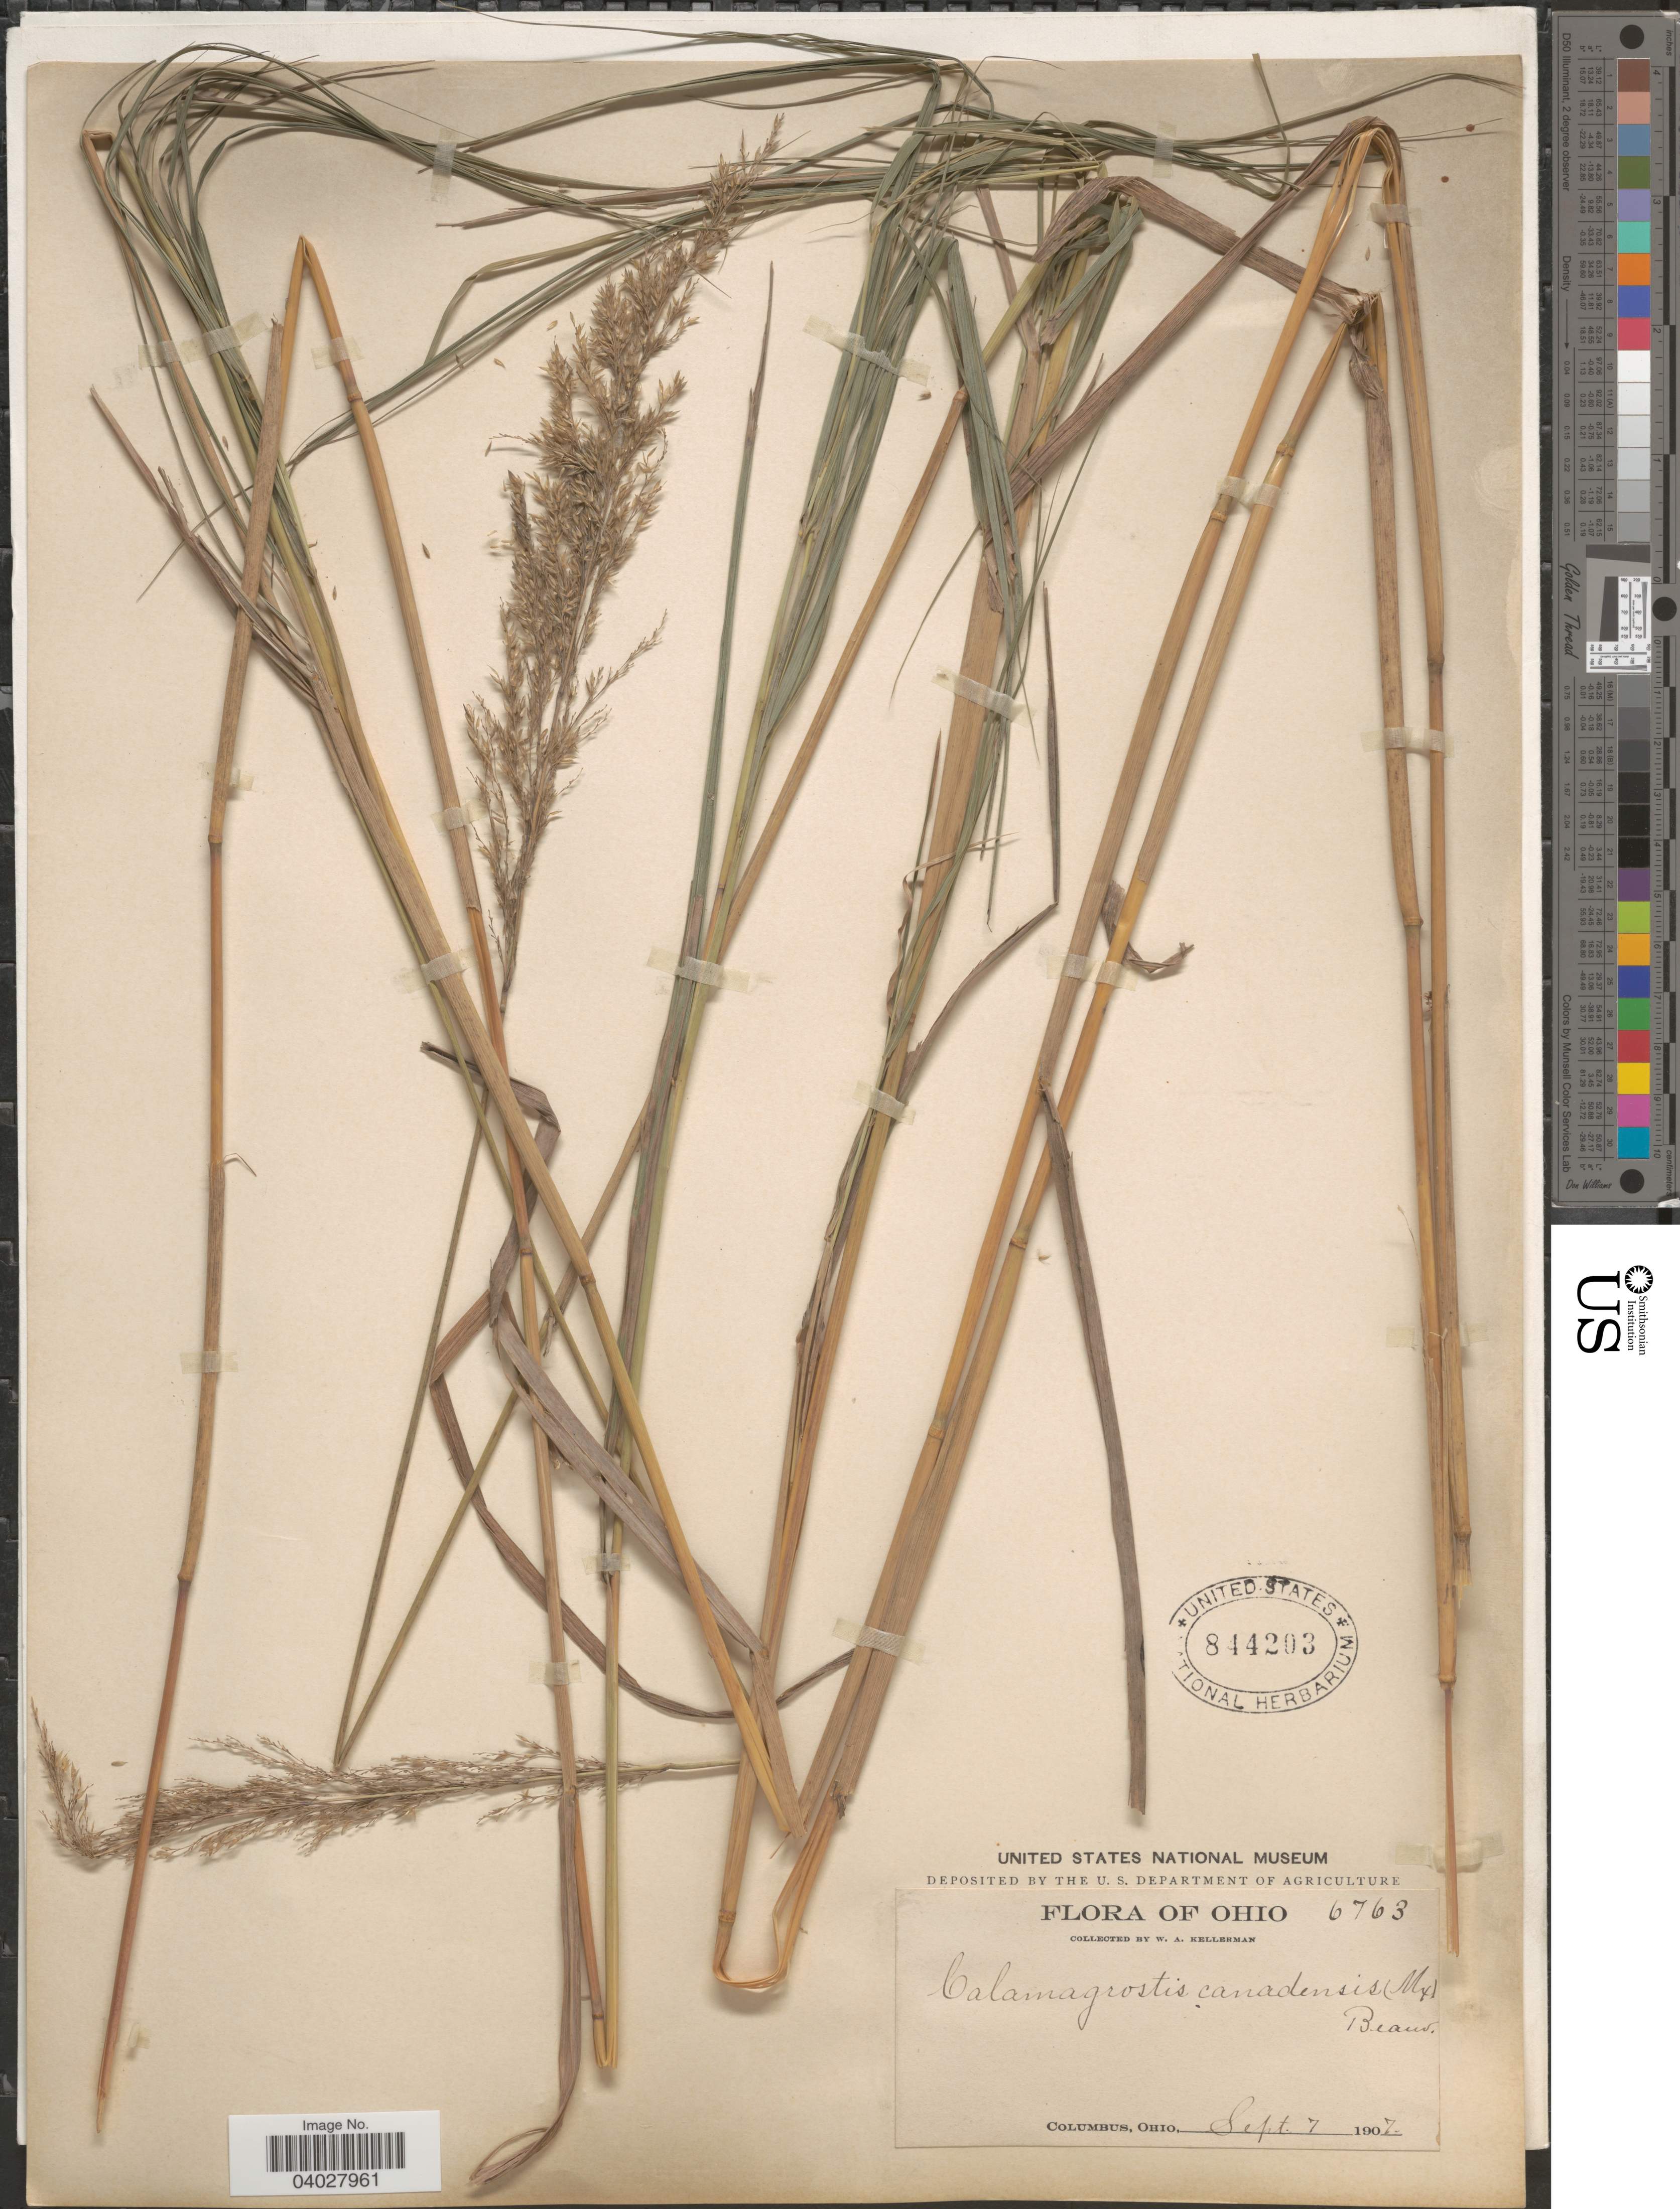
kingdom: Plantae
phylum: Tracheophyta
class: Liliopsida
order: Poales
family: Poaceae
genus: Calamagrostis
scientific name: Calamagrostis canadensis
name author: (Michx.) P. Beauv.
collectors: W. Kellerman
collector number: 6763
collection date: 1907-09-07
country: United States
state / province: Ohio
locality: Columbus.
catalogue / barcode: US 844203